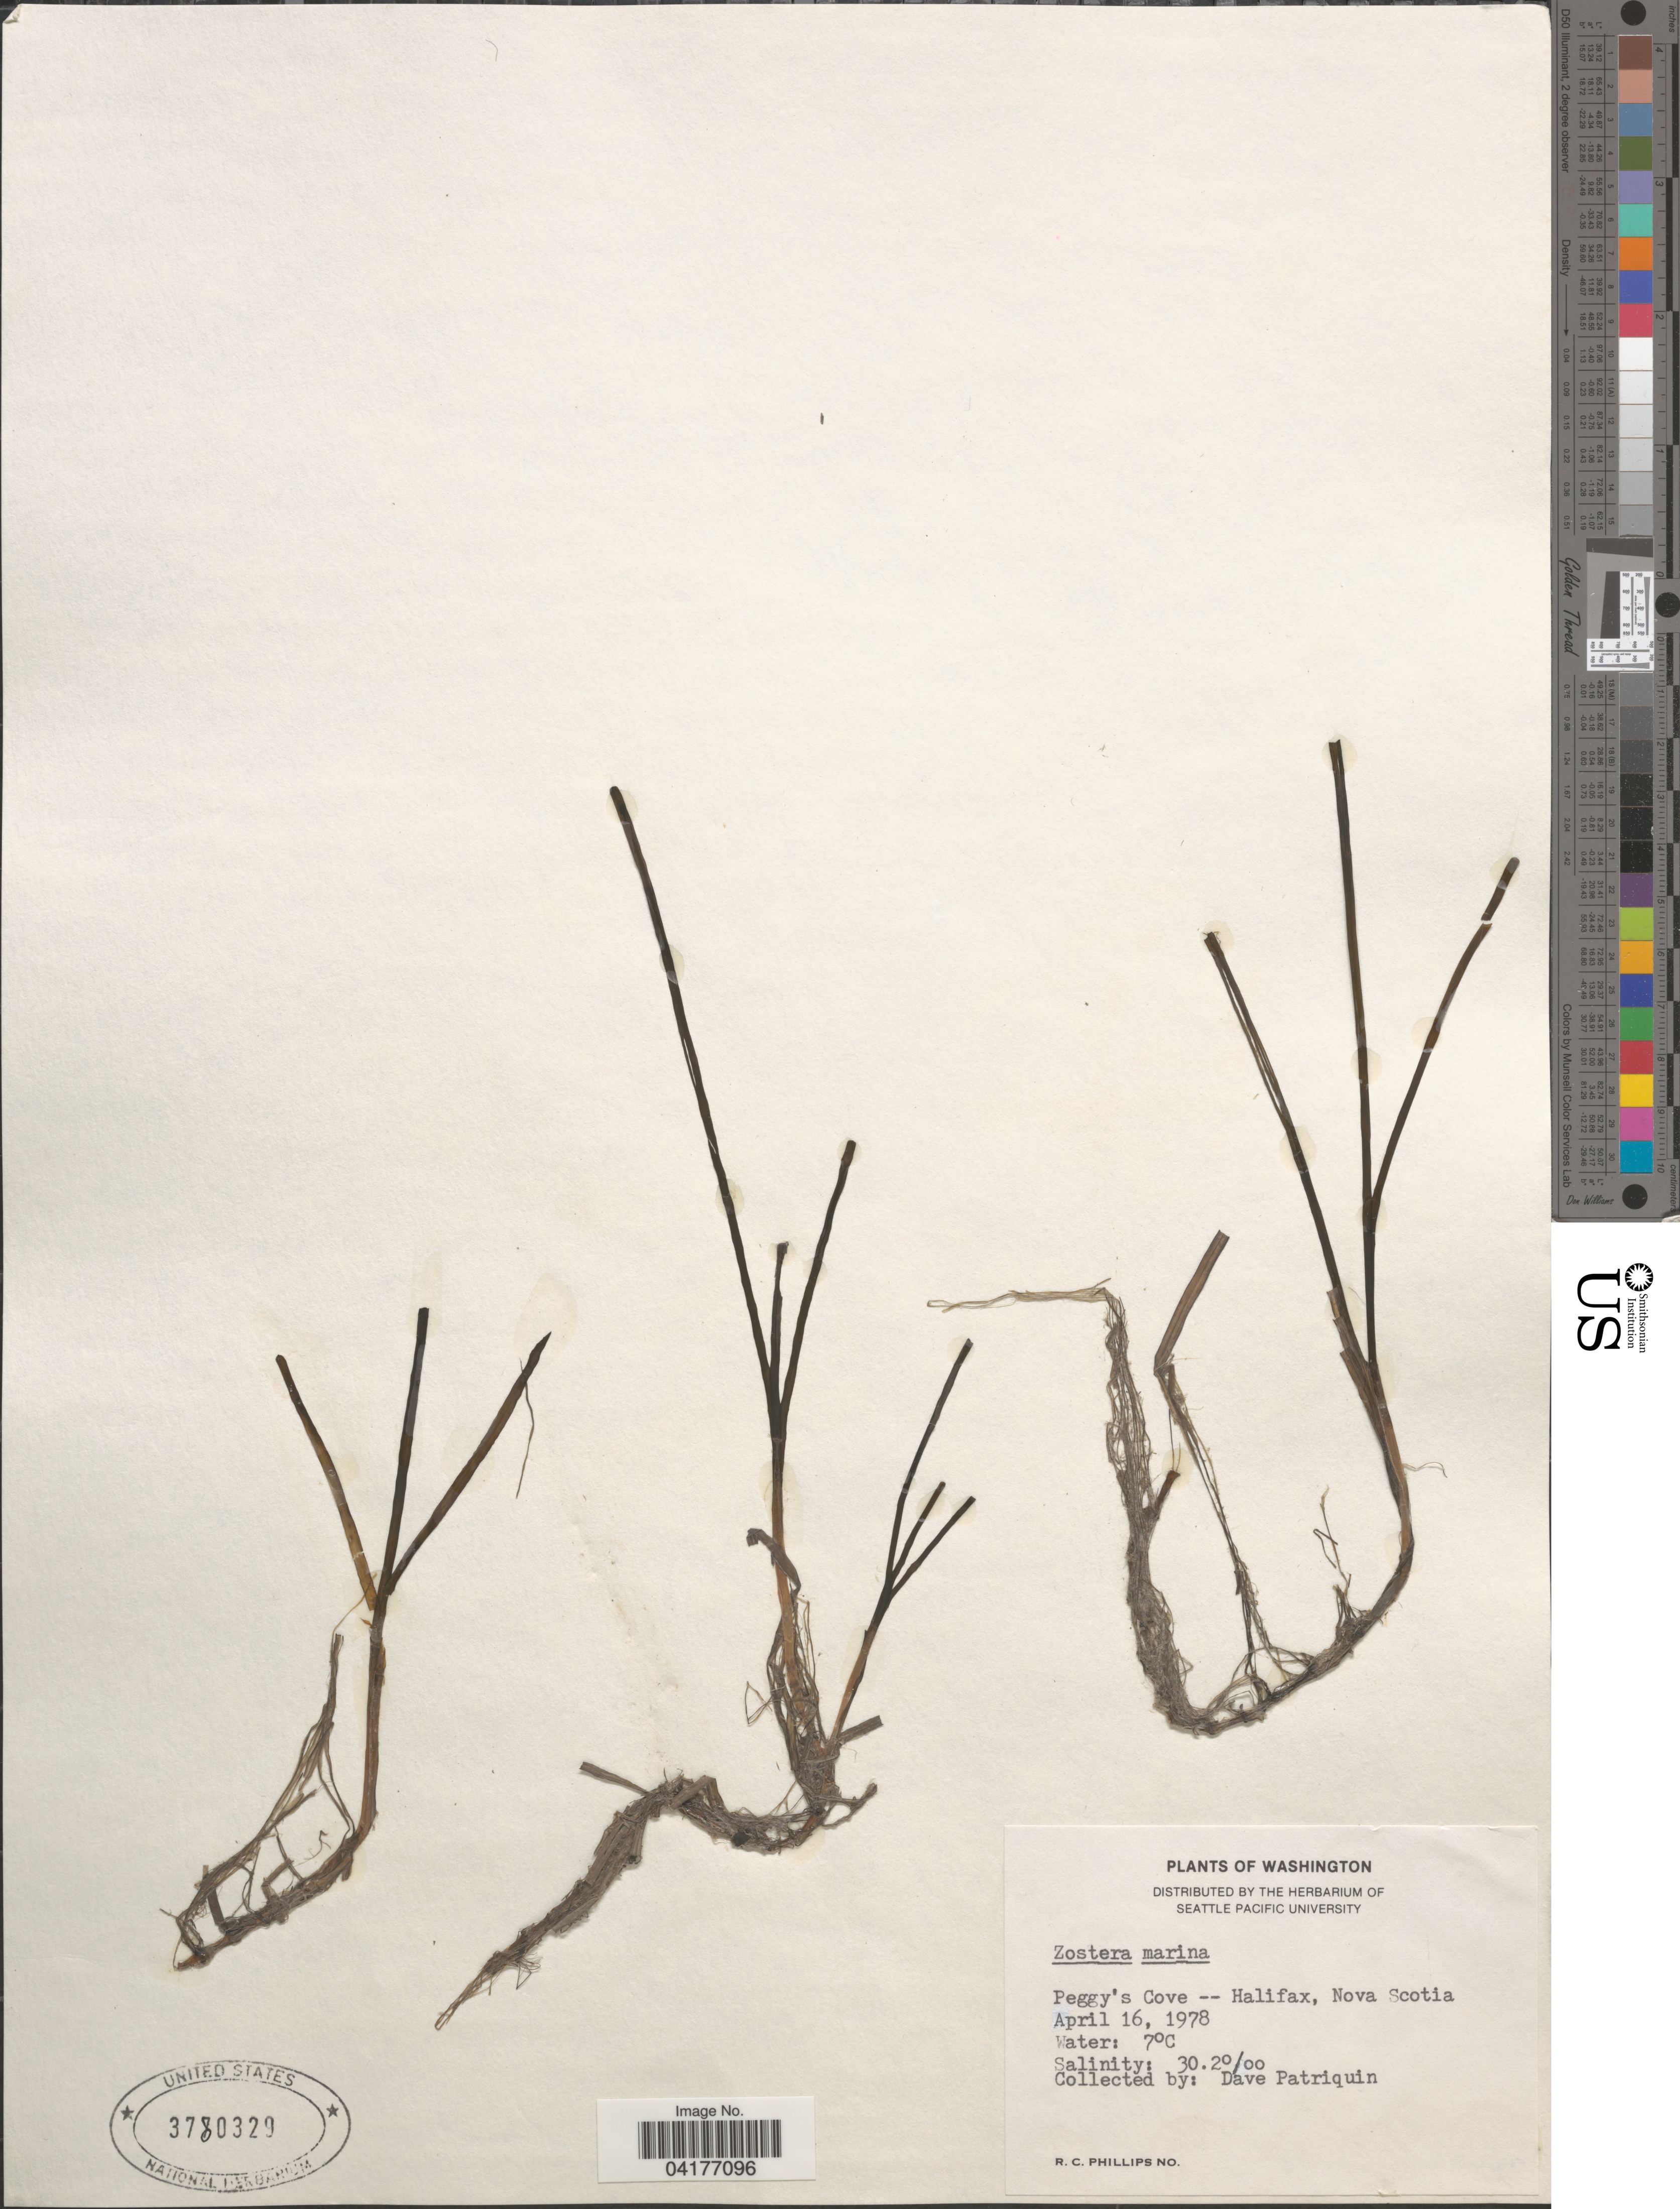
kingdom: Plantae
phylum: Tracheophyta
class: Liliopsida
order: Alismatales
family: Zosteraceae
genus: Zostera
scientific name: Zostera marina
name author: L.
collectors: D. Patriquin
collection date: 1978-04-16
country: Canada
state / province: Nova Scotia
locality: Peggy's Cove -- Halifax.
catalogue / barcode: US 3780329